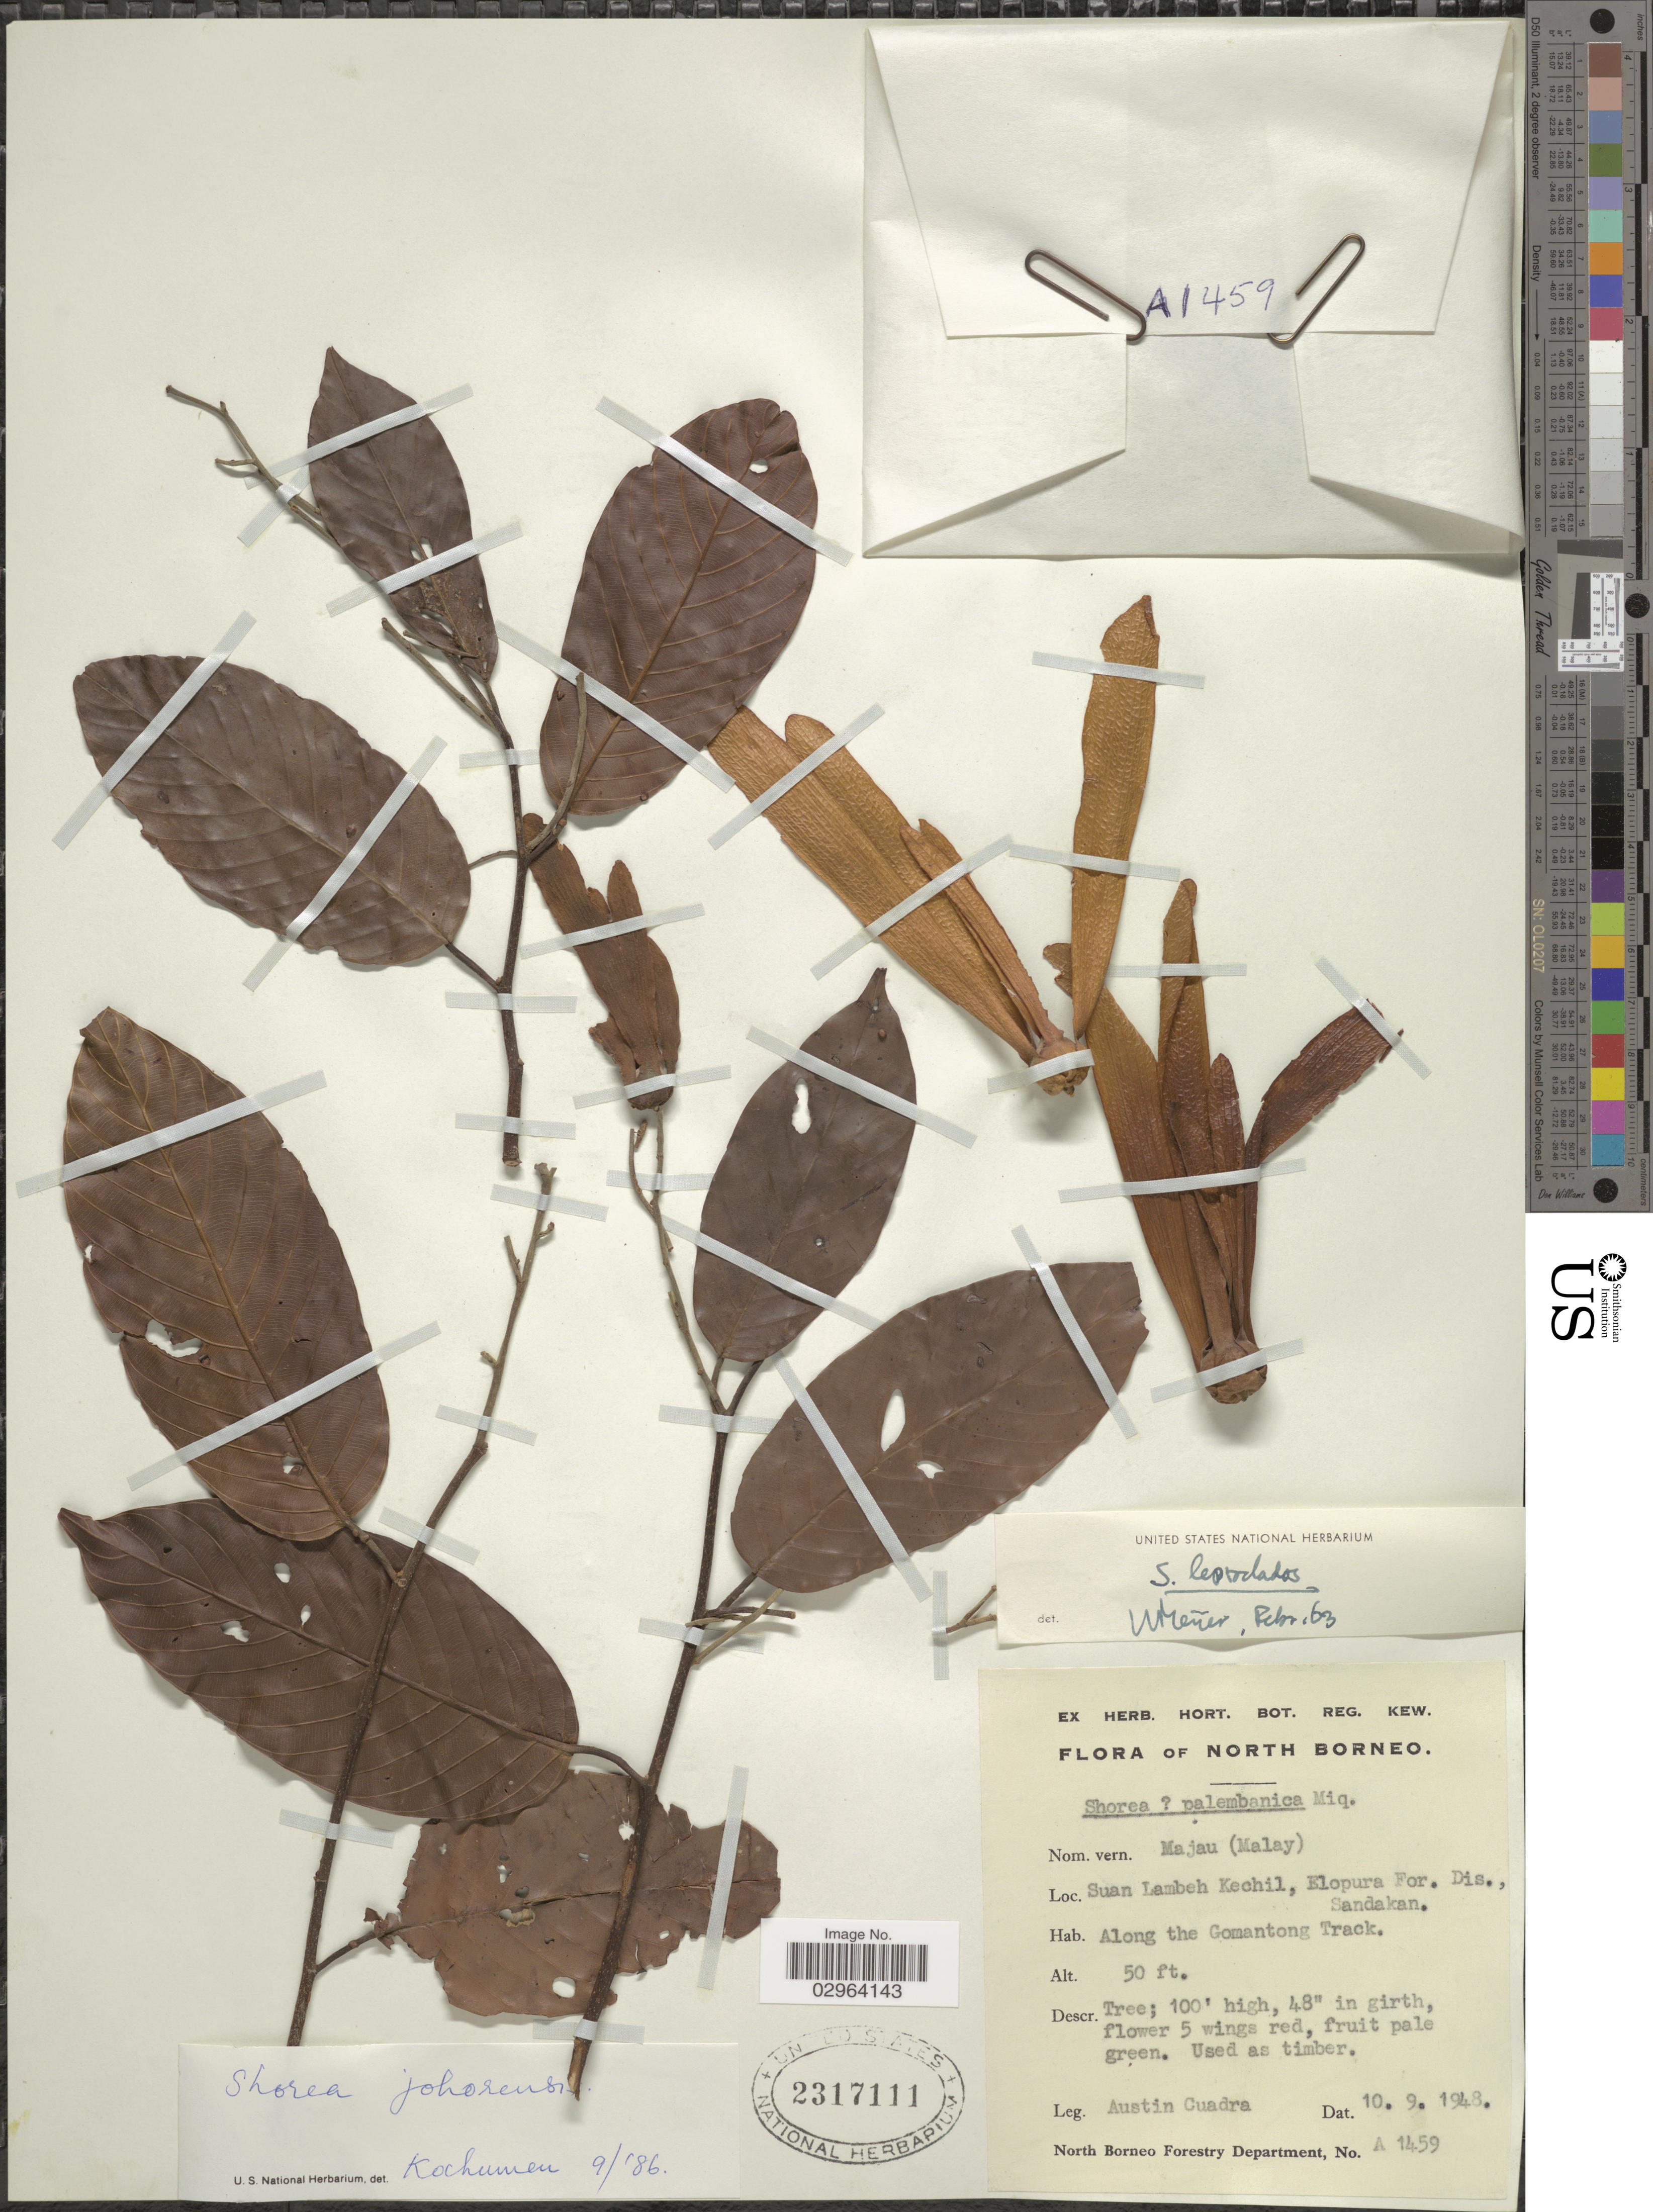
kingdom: Plantae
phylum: Tracheophyta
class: Magnoliopsida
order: Malvales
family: Dipterocarpaceae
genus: Rubroshorea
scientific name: Rubroshorea johorensis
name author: (Foxw.) P.S. Ashton & J. Heck.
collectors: A. Cuadra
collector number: A 1459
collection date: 1948-09-10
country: Malaysia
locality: North Borneo. Suan Lambeh Kechil, Elopura For. Dis., Sandakan. Along the Gomantong Track.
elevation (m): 15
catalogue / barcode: US 2317111